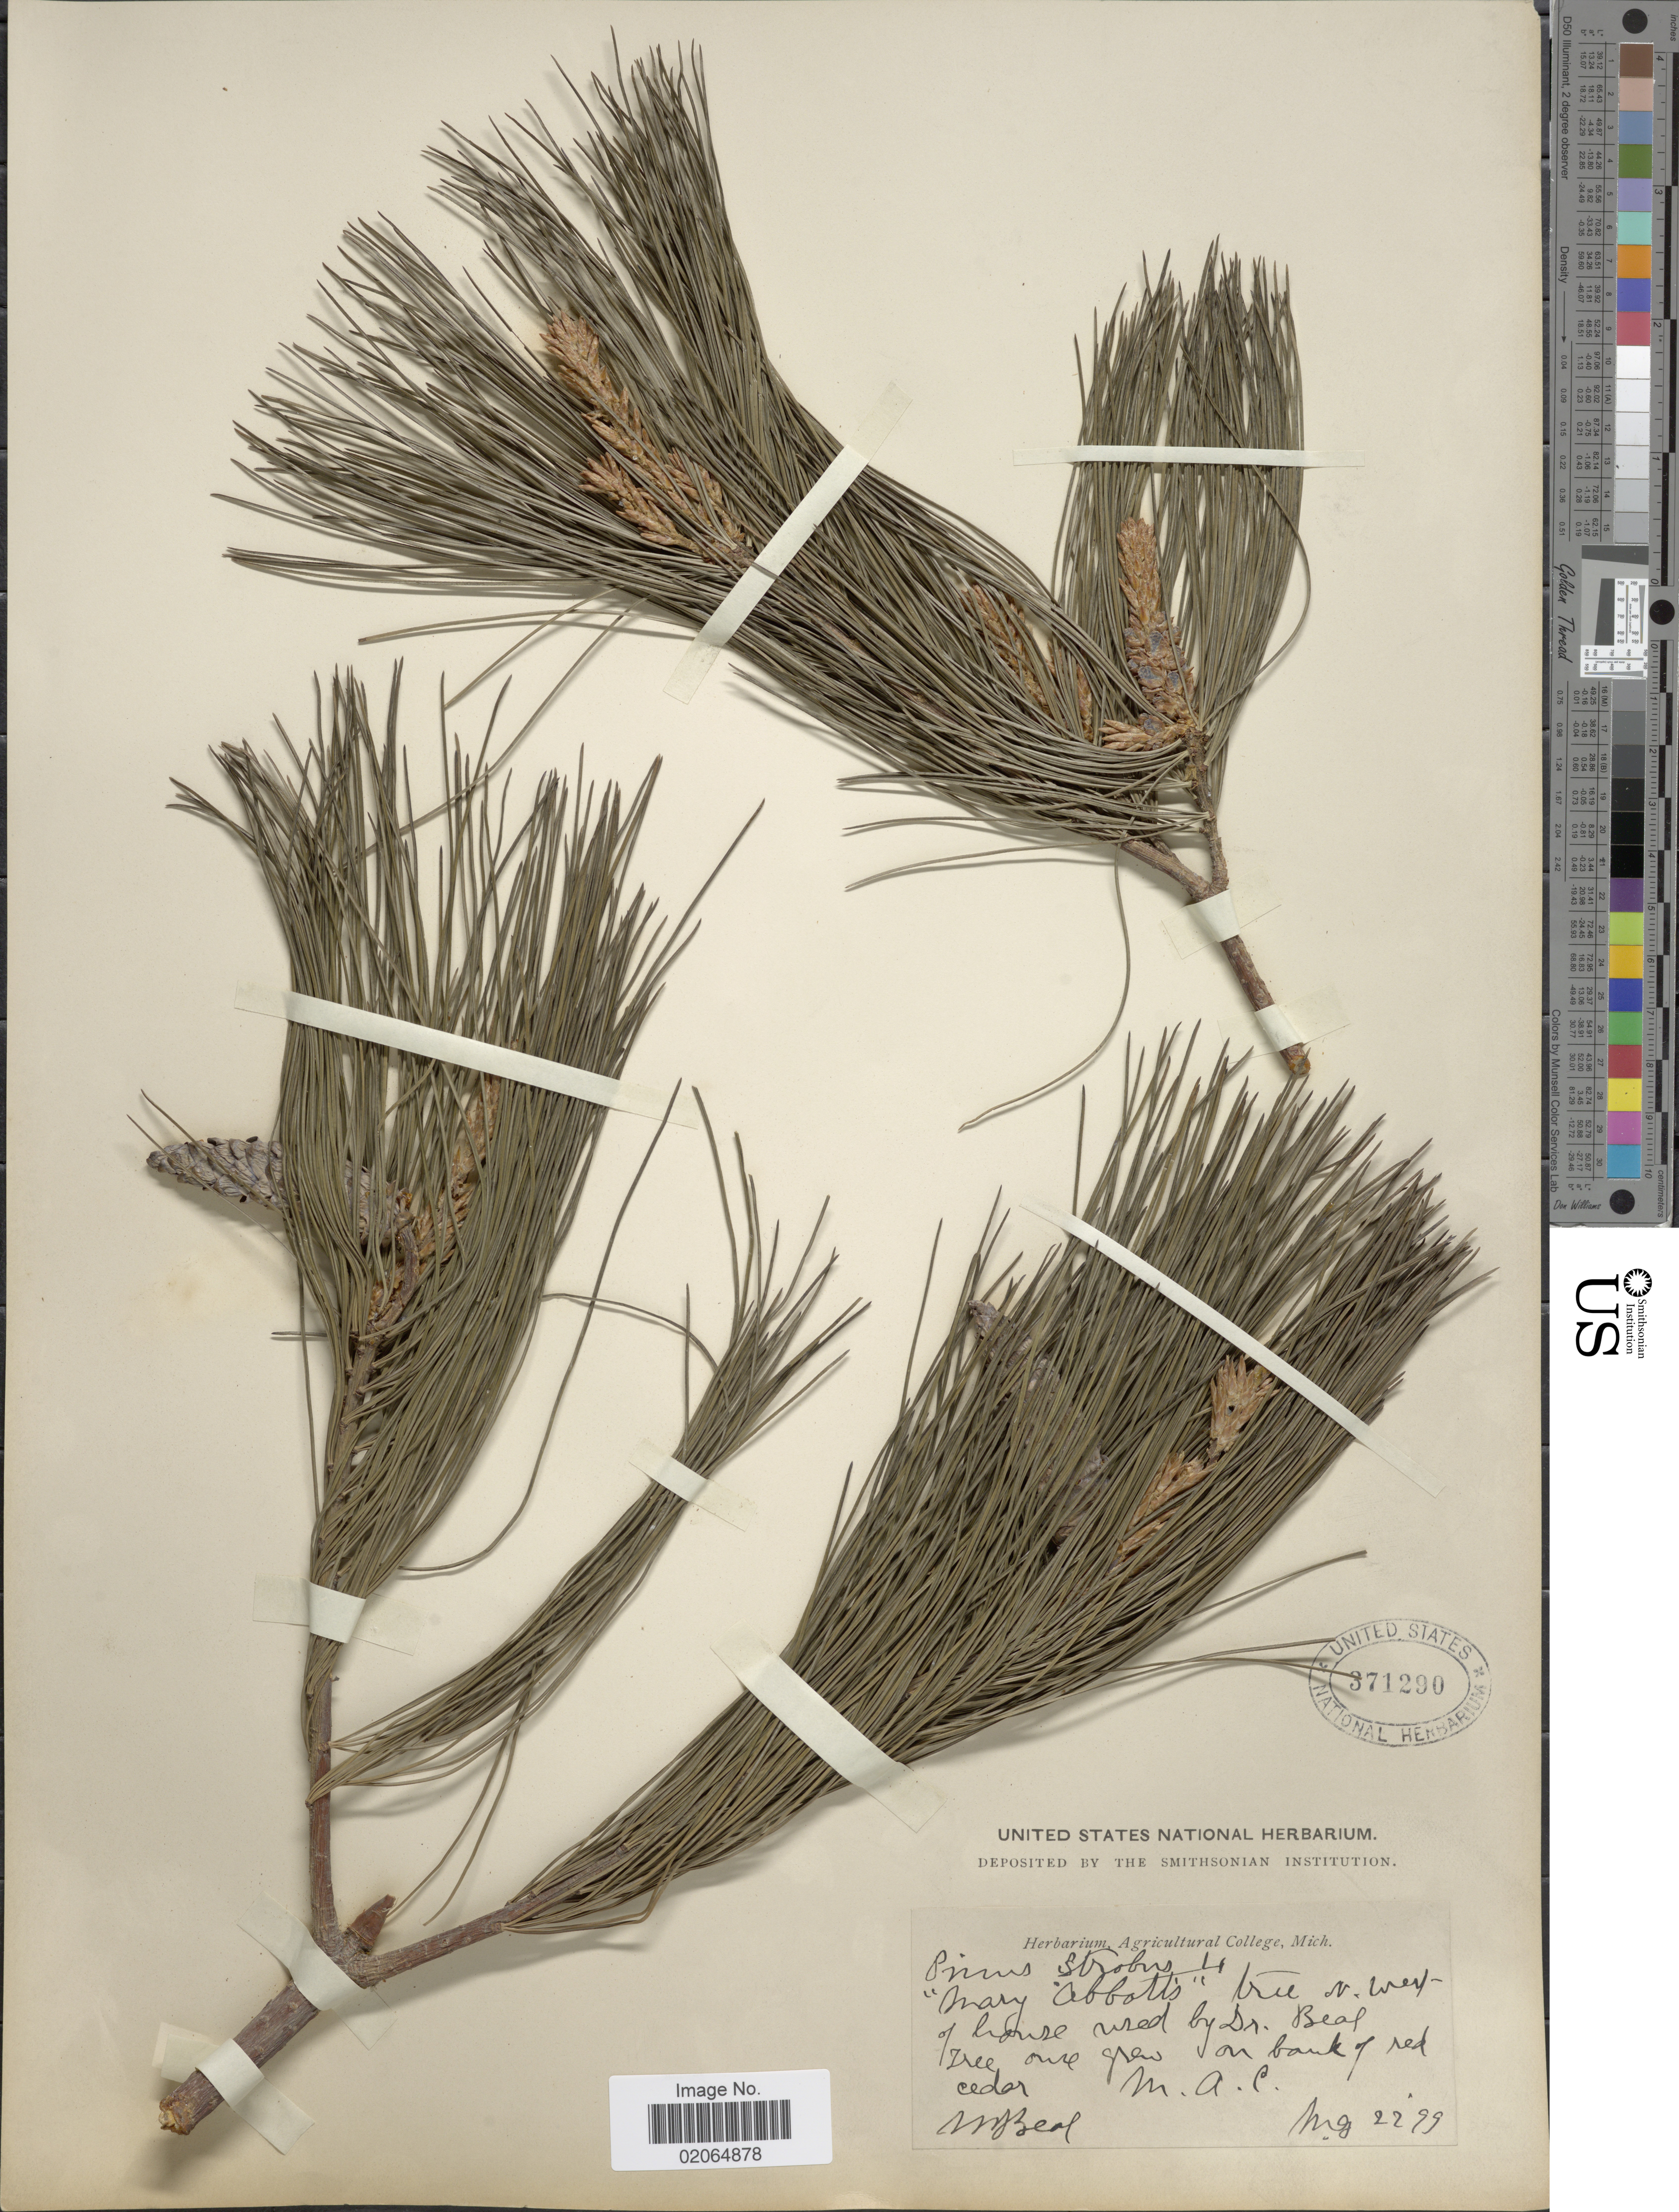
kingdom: Plantae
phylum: Tracheophyta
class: Pinopsida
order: Pinales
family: Pinaceae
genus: Pinus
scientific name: Pinus strobus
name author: L.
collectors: M. Beal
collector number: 2299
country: United States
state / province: Michigan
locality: "Mary Abbott's" tree NW of house used by Dr. Beal. M. A. C.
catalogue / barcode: US 371290